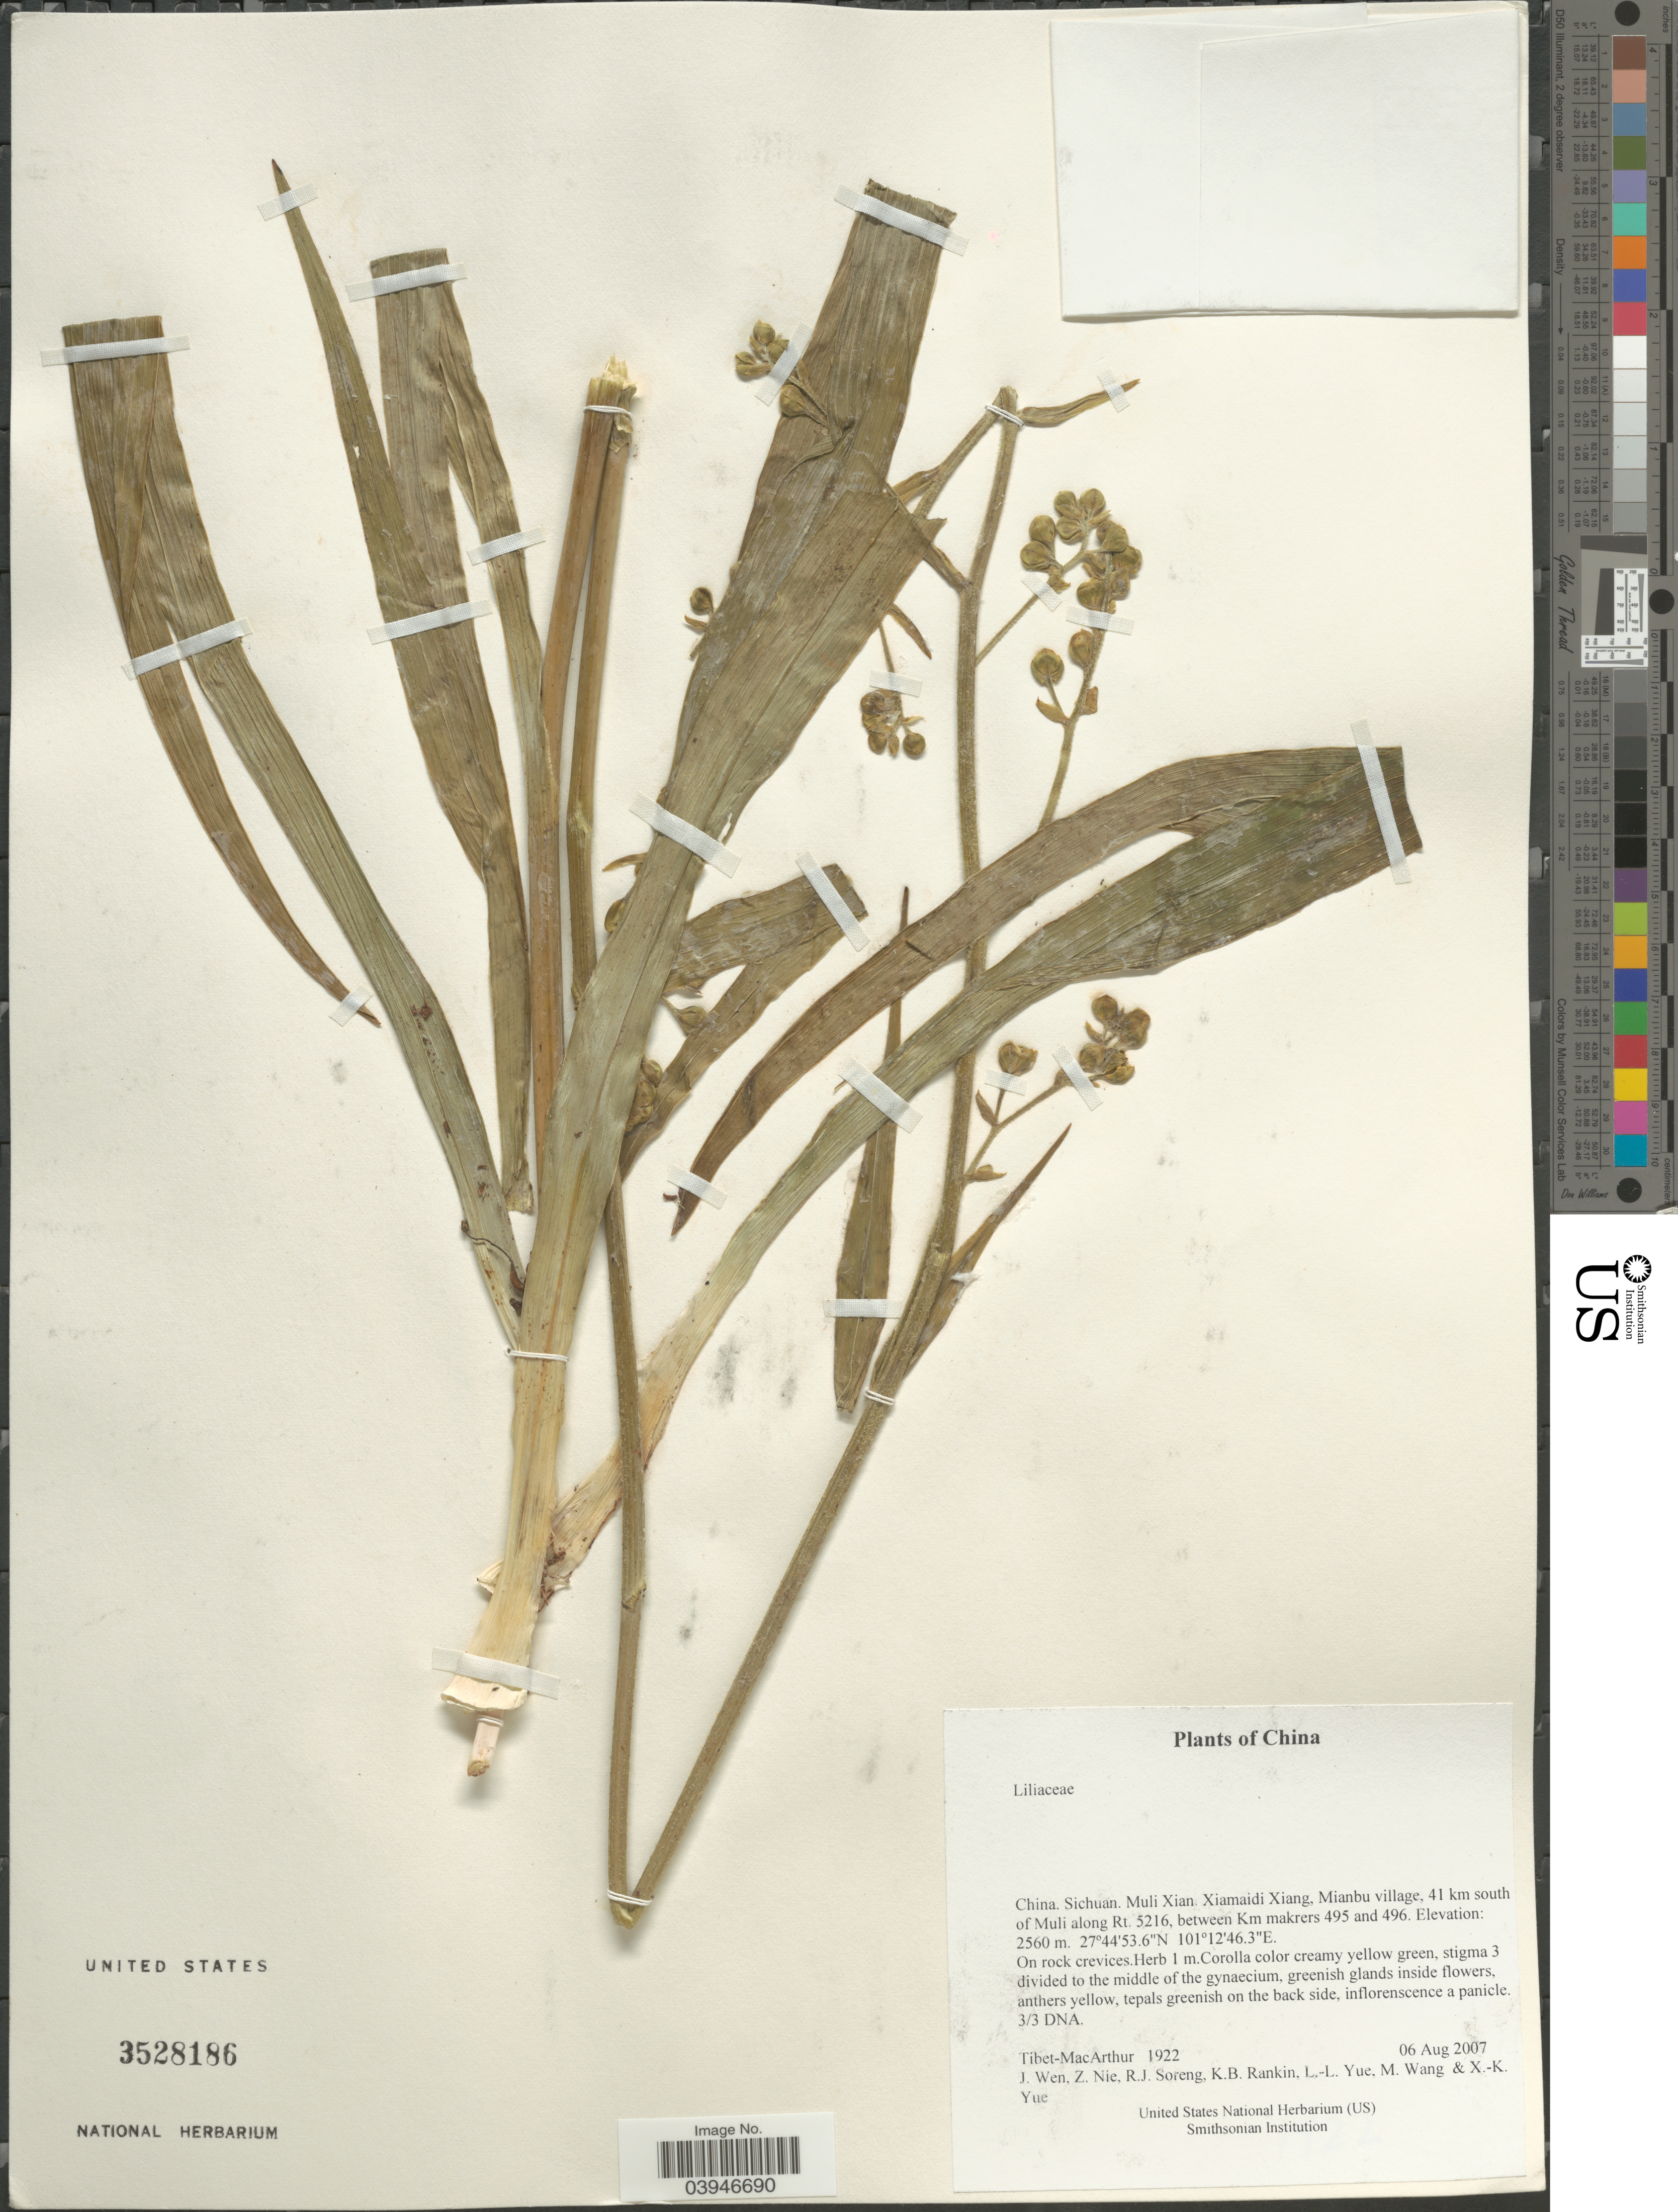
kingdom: Plantae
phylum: Tracheophyta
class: Liliopsida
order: Liliales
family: Liliaceae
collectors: Tibet-MacArthur, J. Wen, Z. Nie, R. J. Soreng & et al.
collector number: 1922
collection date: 2007-08-06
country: China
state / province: Sichuan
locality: Muli Xian Xiamaidi Xiang, Mianbu village, 41 km south of Muli along Rt. 5216, between Km makrers 495 and 496.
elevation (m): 2560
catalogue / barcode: US 3528186